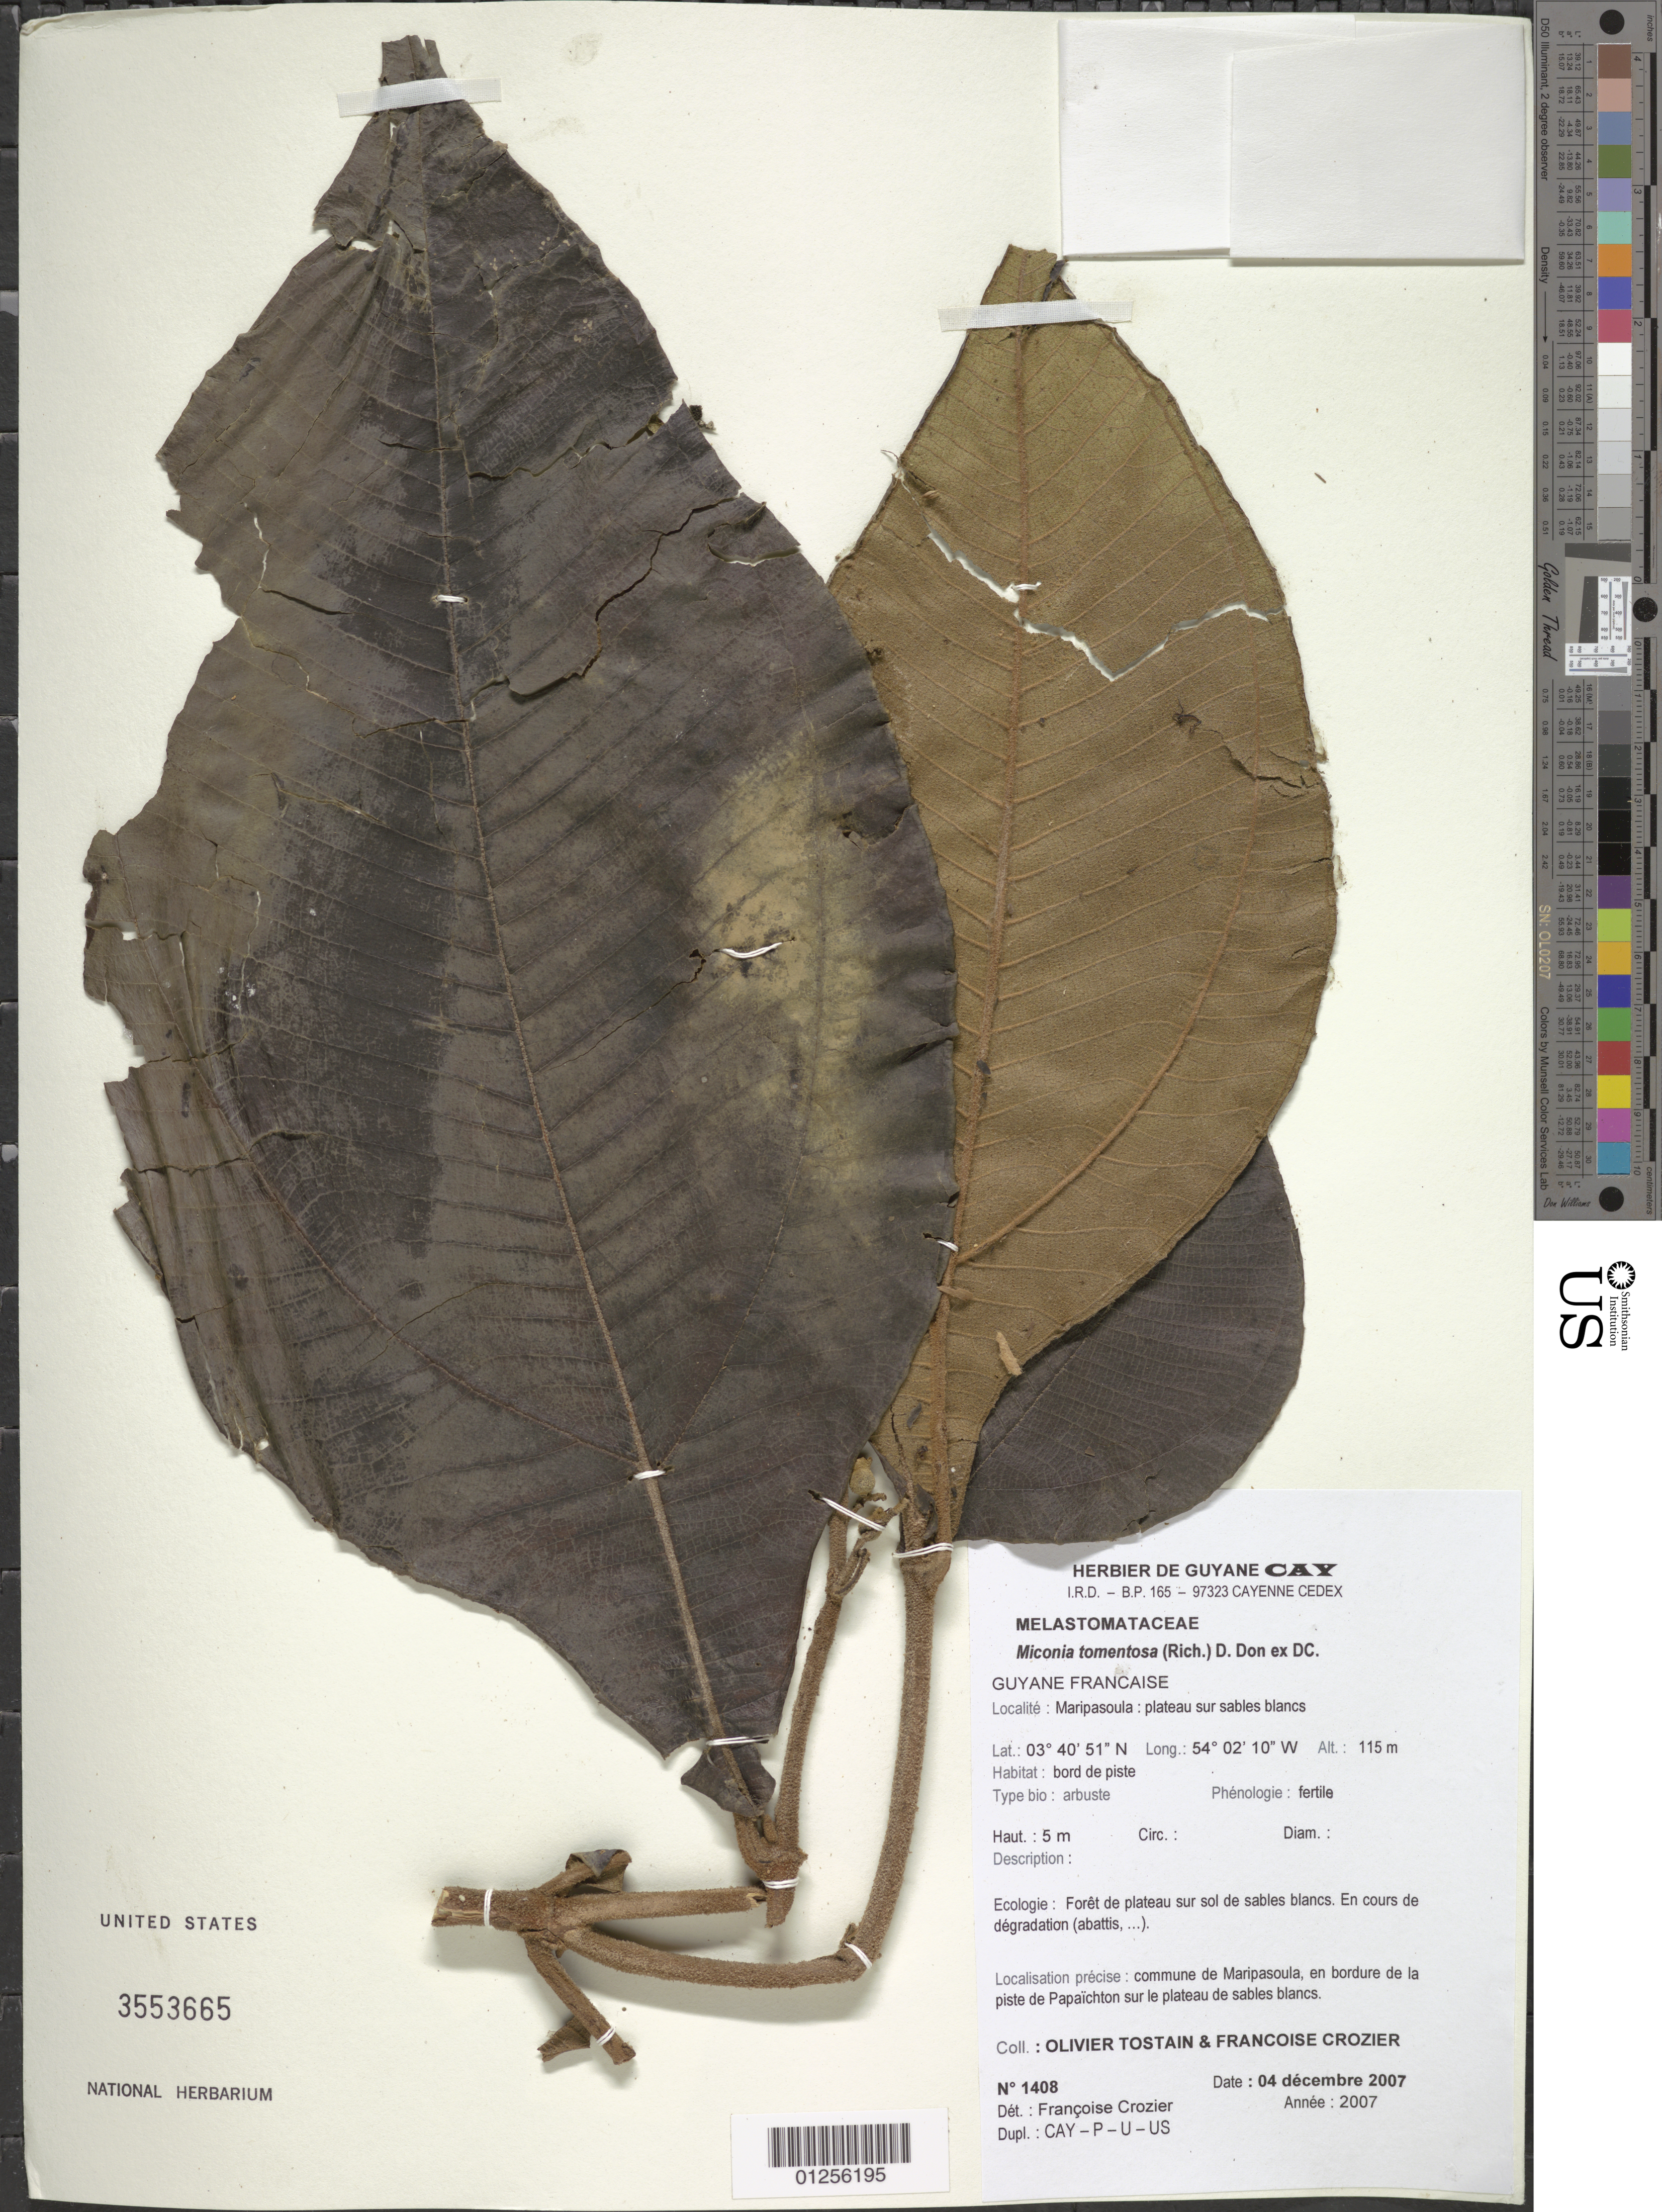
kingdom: Plantae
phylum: Tracheophyta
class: Magnoliopsida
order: Myrtales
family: Melastomataceae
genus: Miconia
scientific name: Miconia tomentosa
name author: (Rich.) D. Don ex DC.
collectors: O. Tostain & F. Crozier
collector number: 1408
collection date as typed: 4-Dec-07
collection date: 2007-12-04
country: French Guiana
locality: Maripasoula: Noveau Centre d'Enfouissement Technique; commune de Marpasoula, en bordure de la piste de Papaïchton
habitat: Foret de plateau sur sol de sables blancs. En cours de degradation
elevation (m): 160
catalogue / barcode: US 3553665